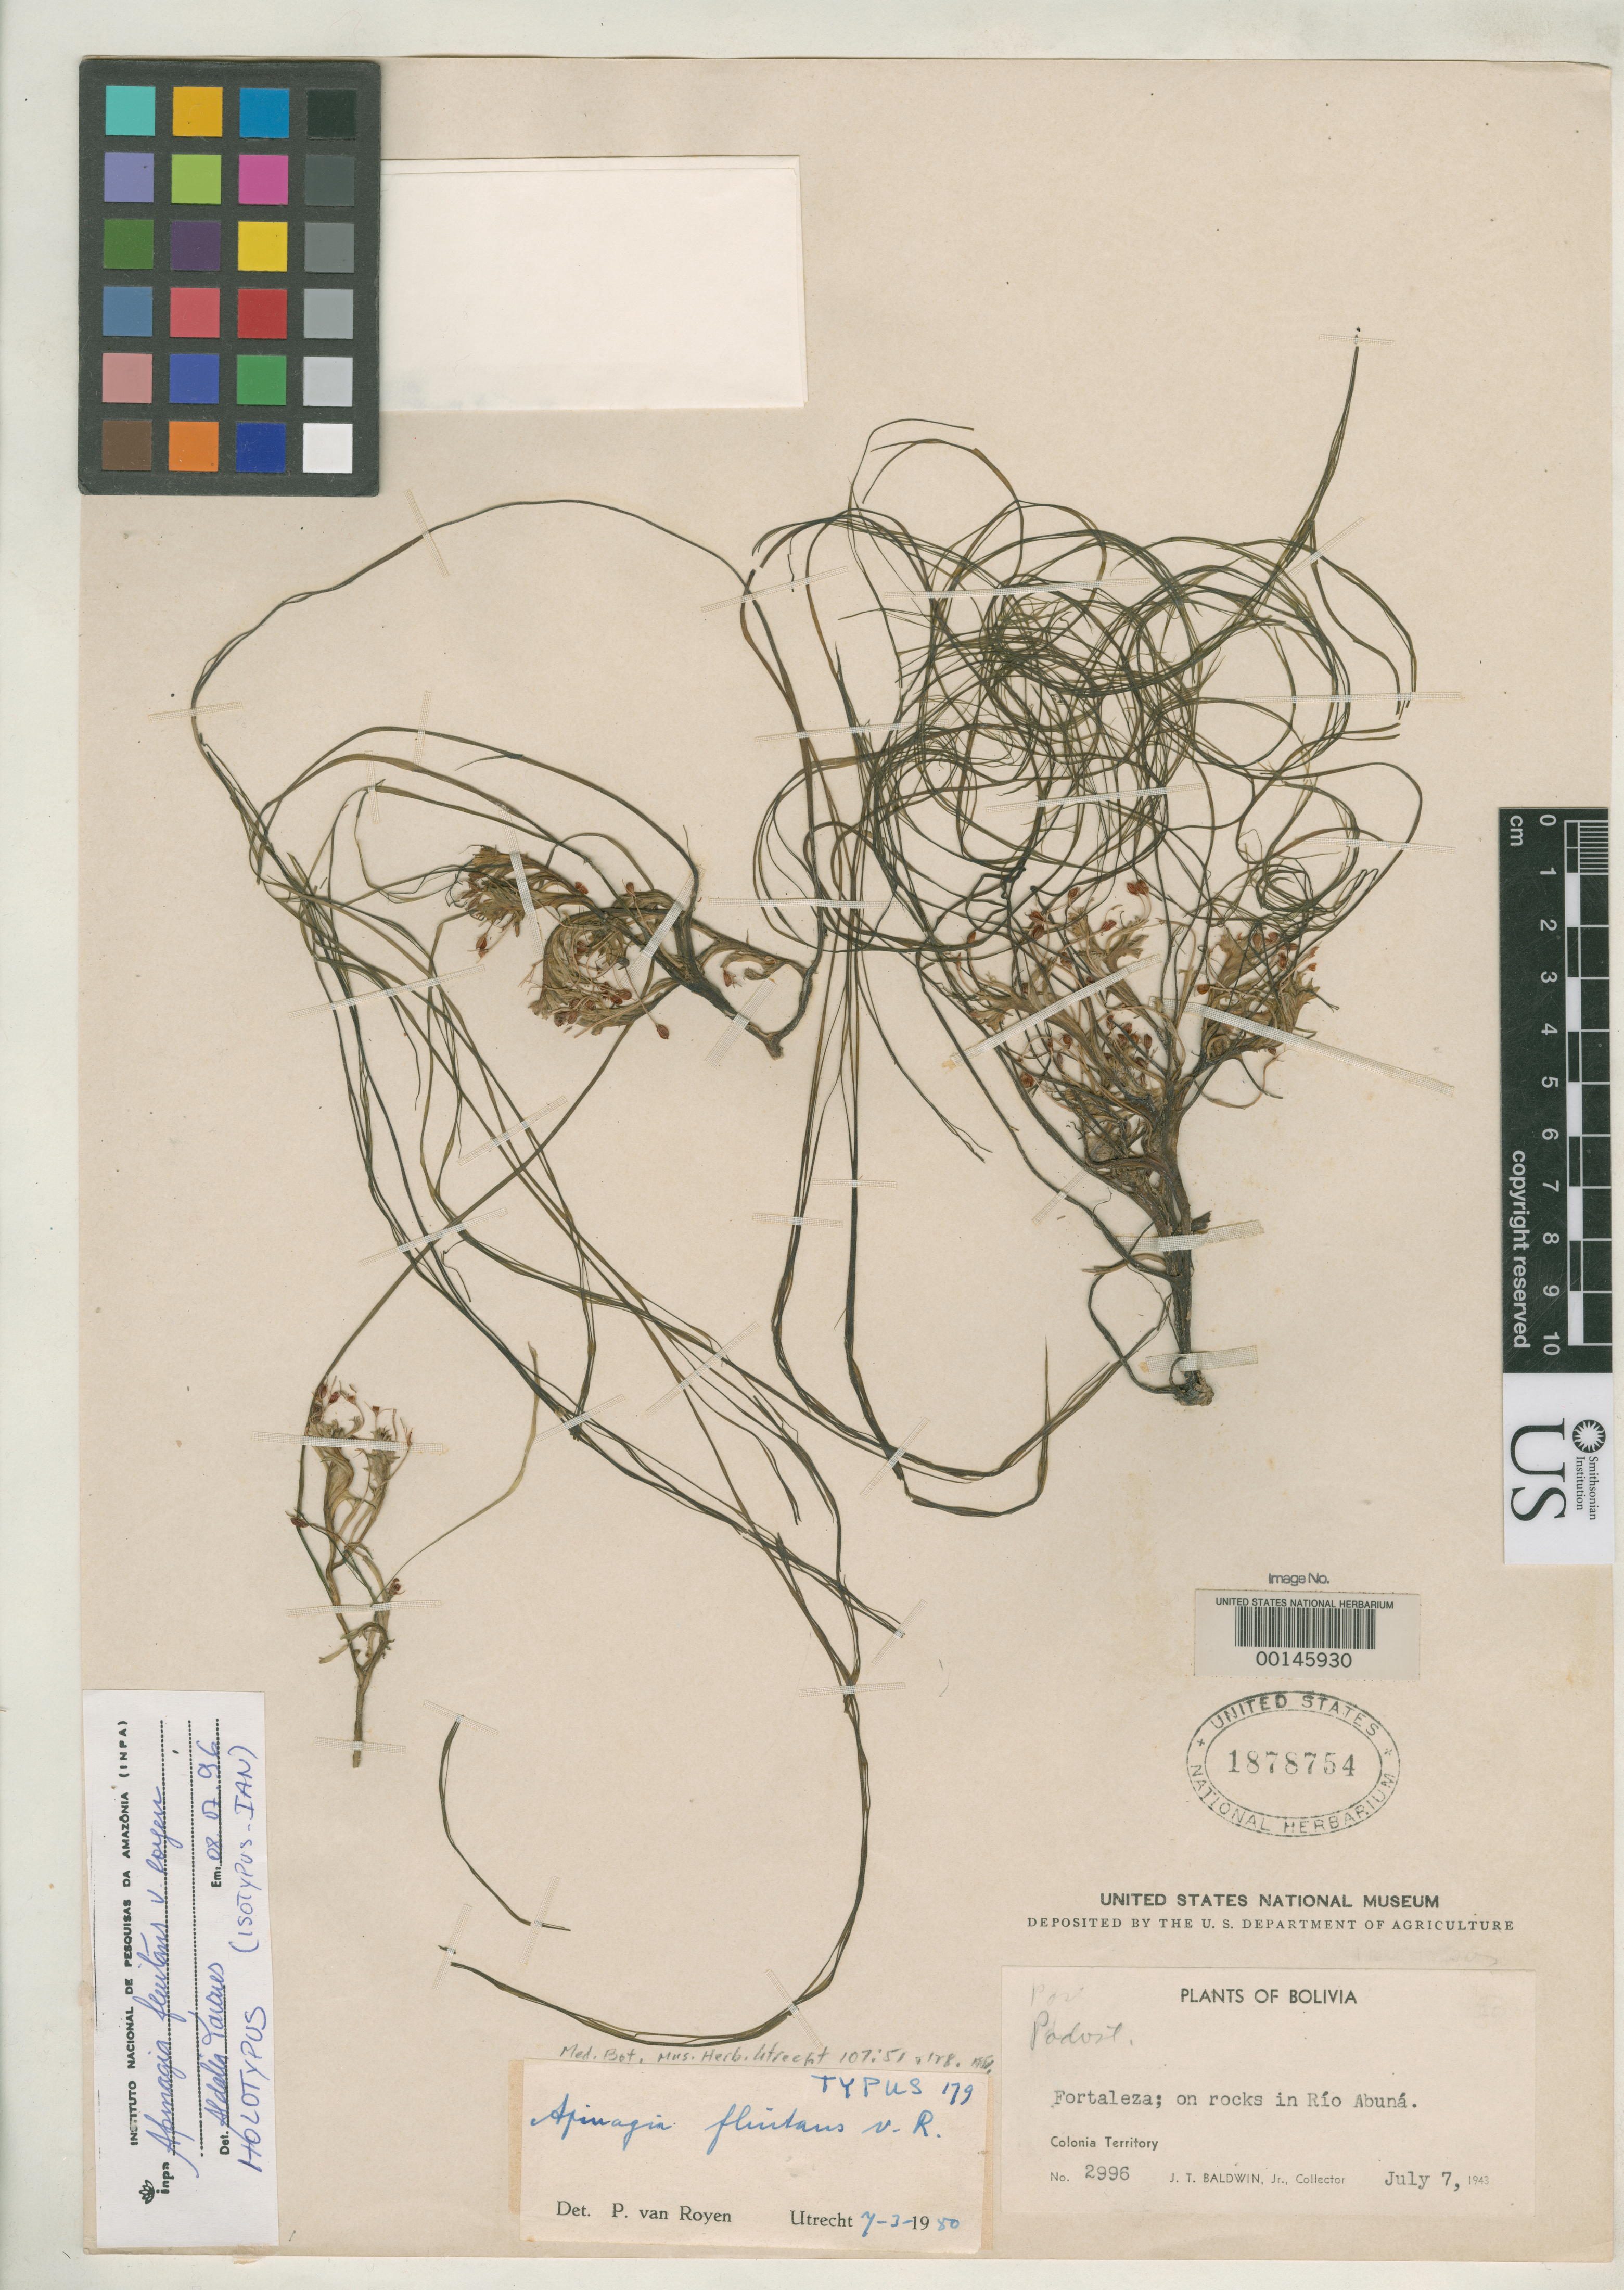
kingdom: Plantae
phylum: Tracheophyta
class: Magnoliopsida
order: Malpighiales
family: Podostemaceae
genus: Apinagia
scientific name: Apinagia fluitans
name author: P. Royen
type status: Holotype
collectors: J. T. Baldwin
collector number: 2996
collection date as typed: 07 Jul 1943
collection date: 1943-07-07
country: Bolivia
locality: Colonia Territory, Fortaleza, Rio Abura.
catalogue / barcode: US 1878754